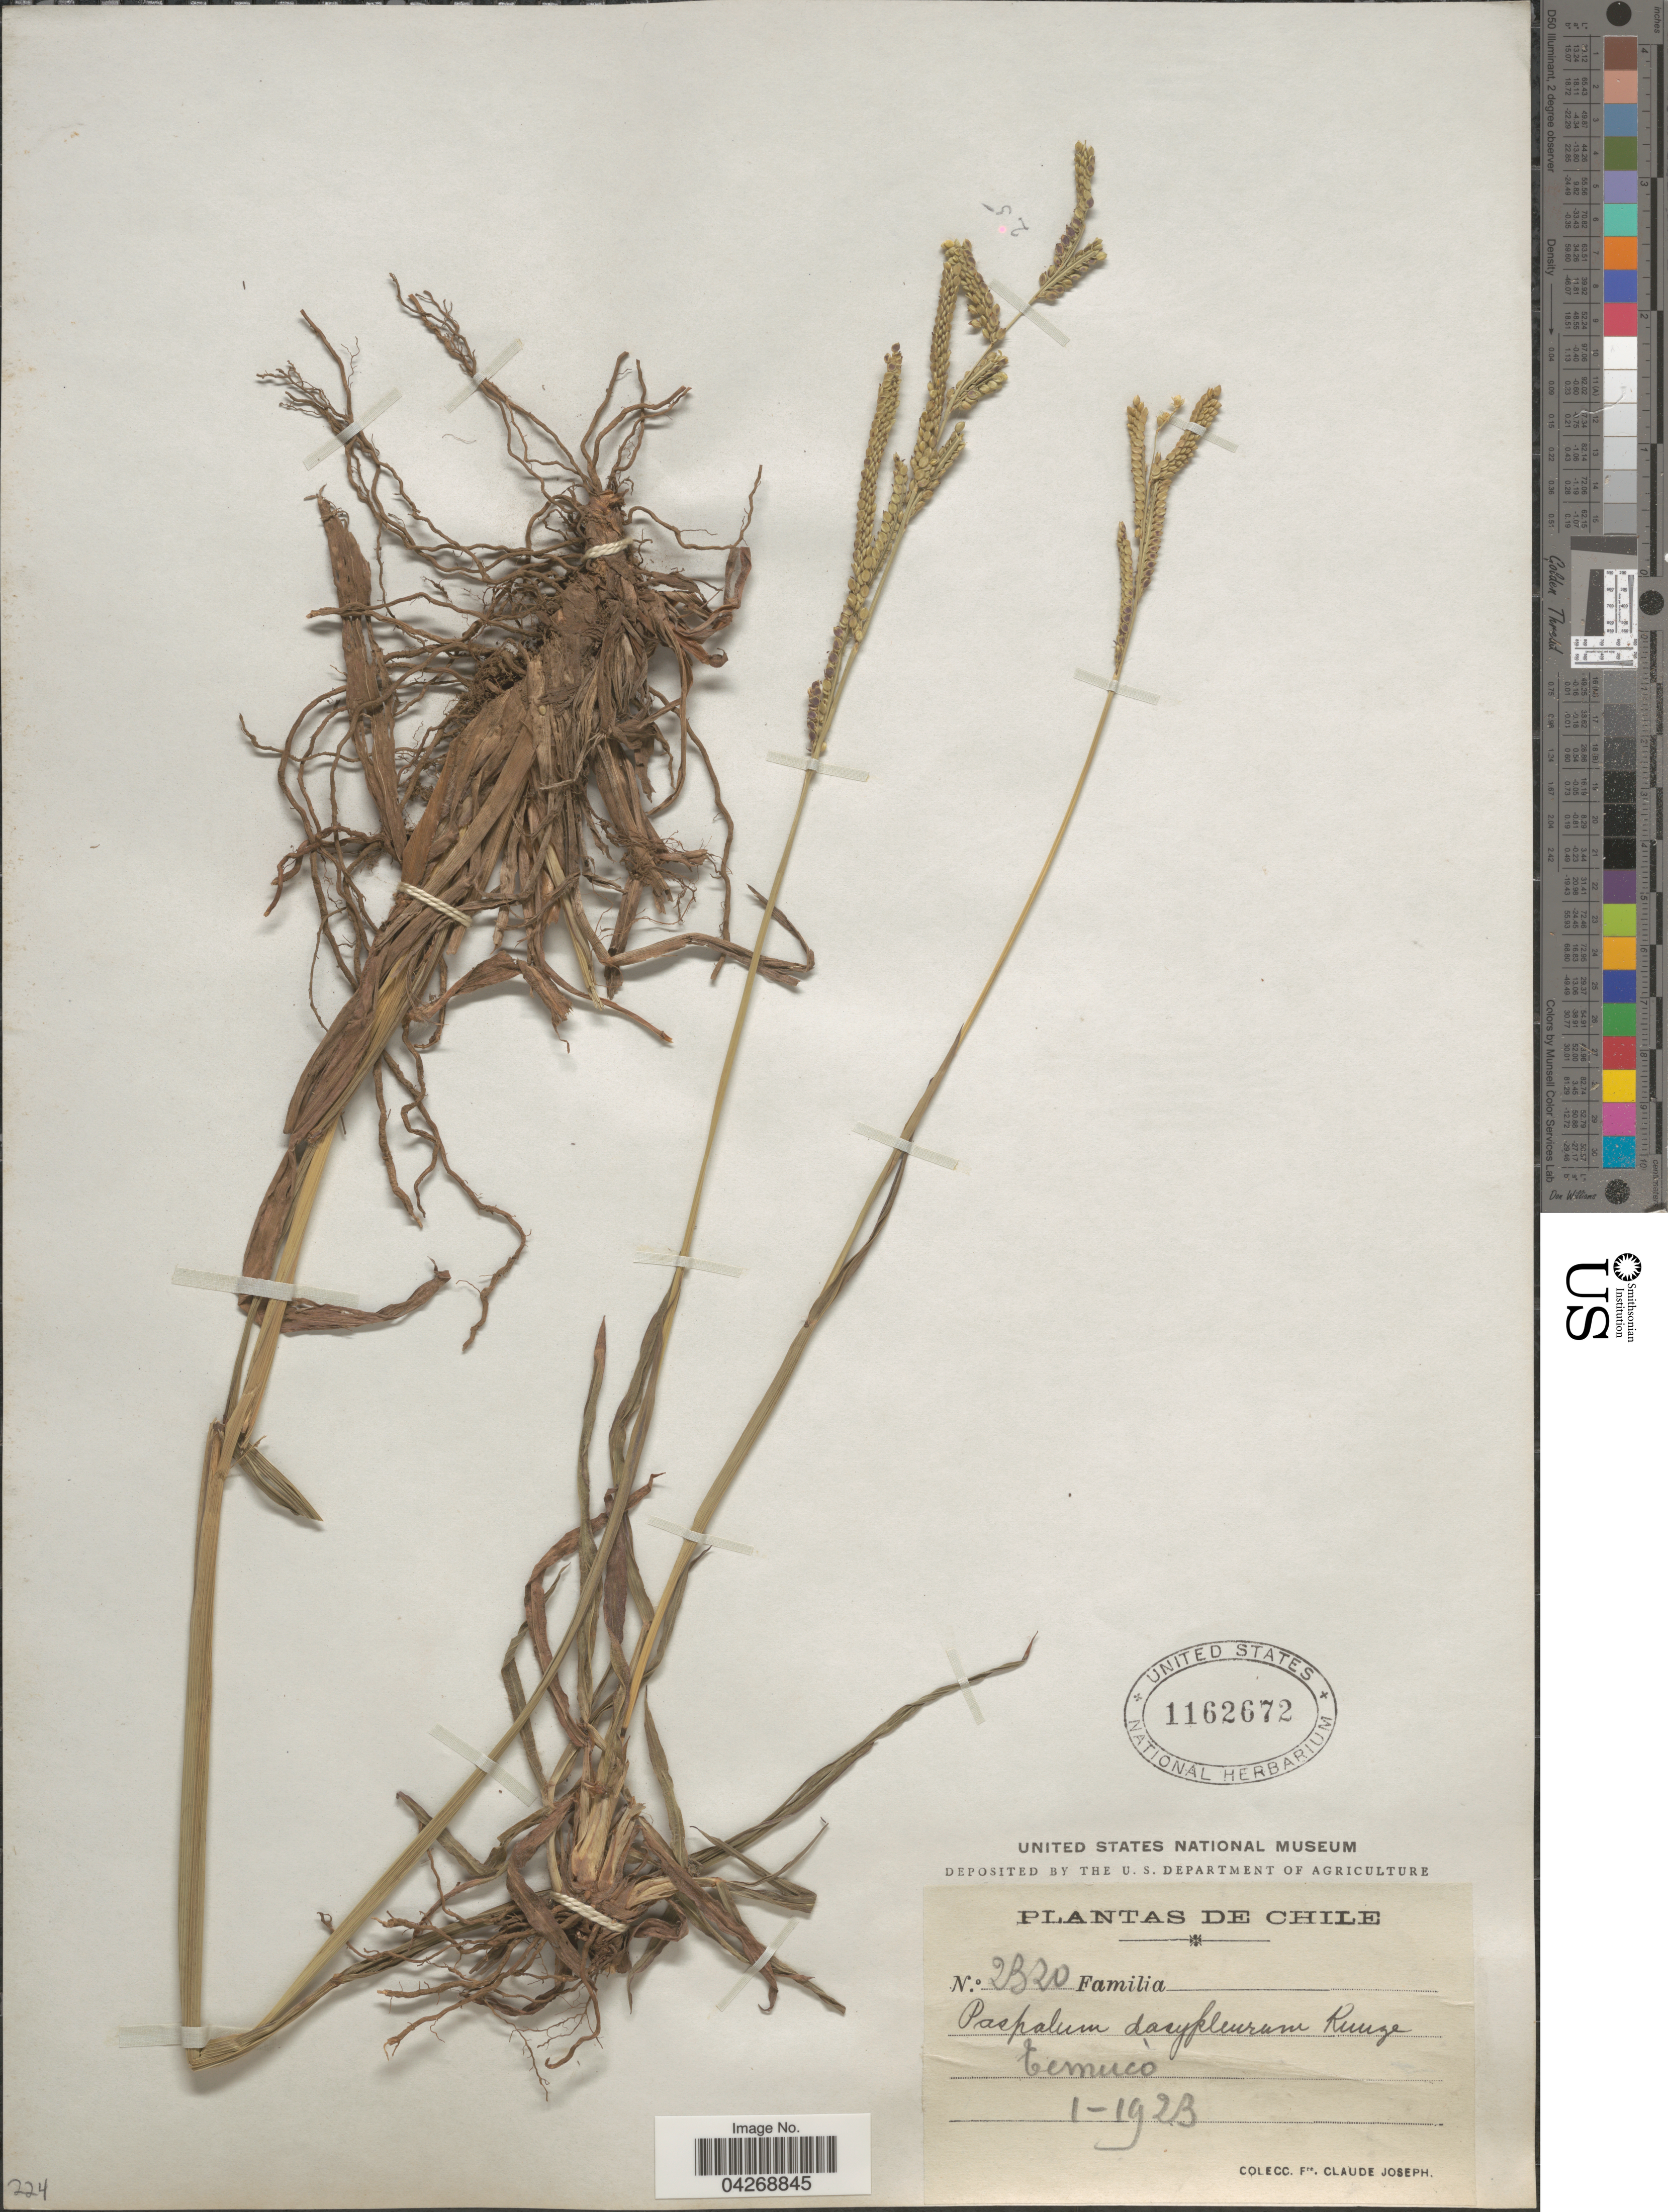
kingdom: Plantae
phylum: Tracheophyta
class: Liliopsida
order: Poales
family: Poaceae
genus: Paspalum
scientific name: Paspalum dasypleurum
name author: Kunze ex Desv. in Gay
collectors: Bro. Claude-Joseph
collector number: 2320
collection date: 1923-01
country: Chile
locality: Temucó.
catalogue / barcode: US 1162672